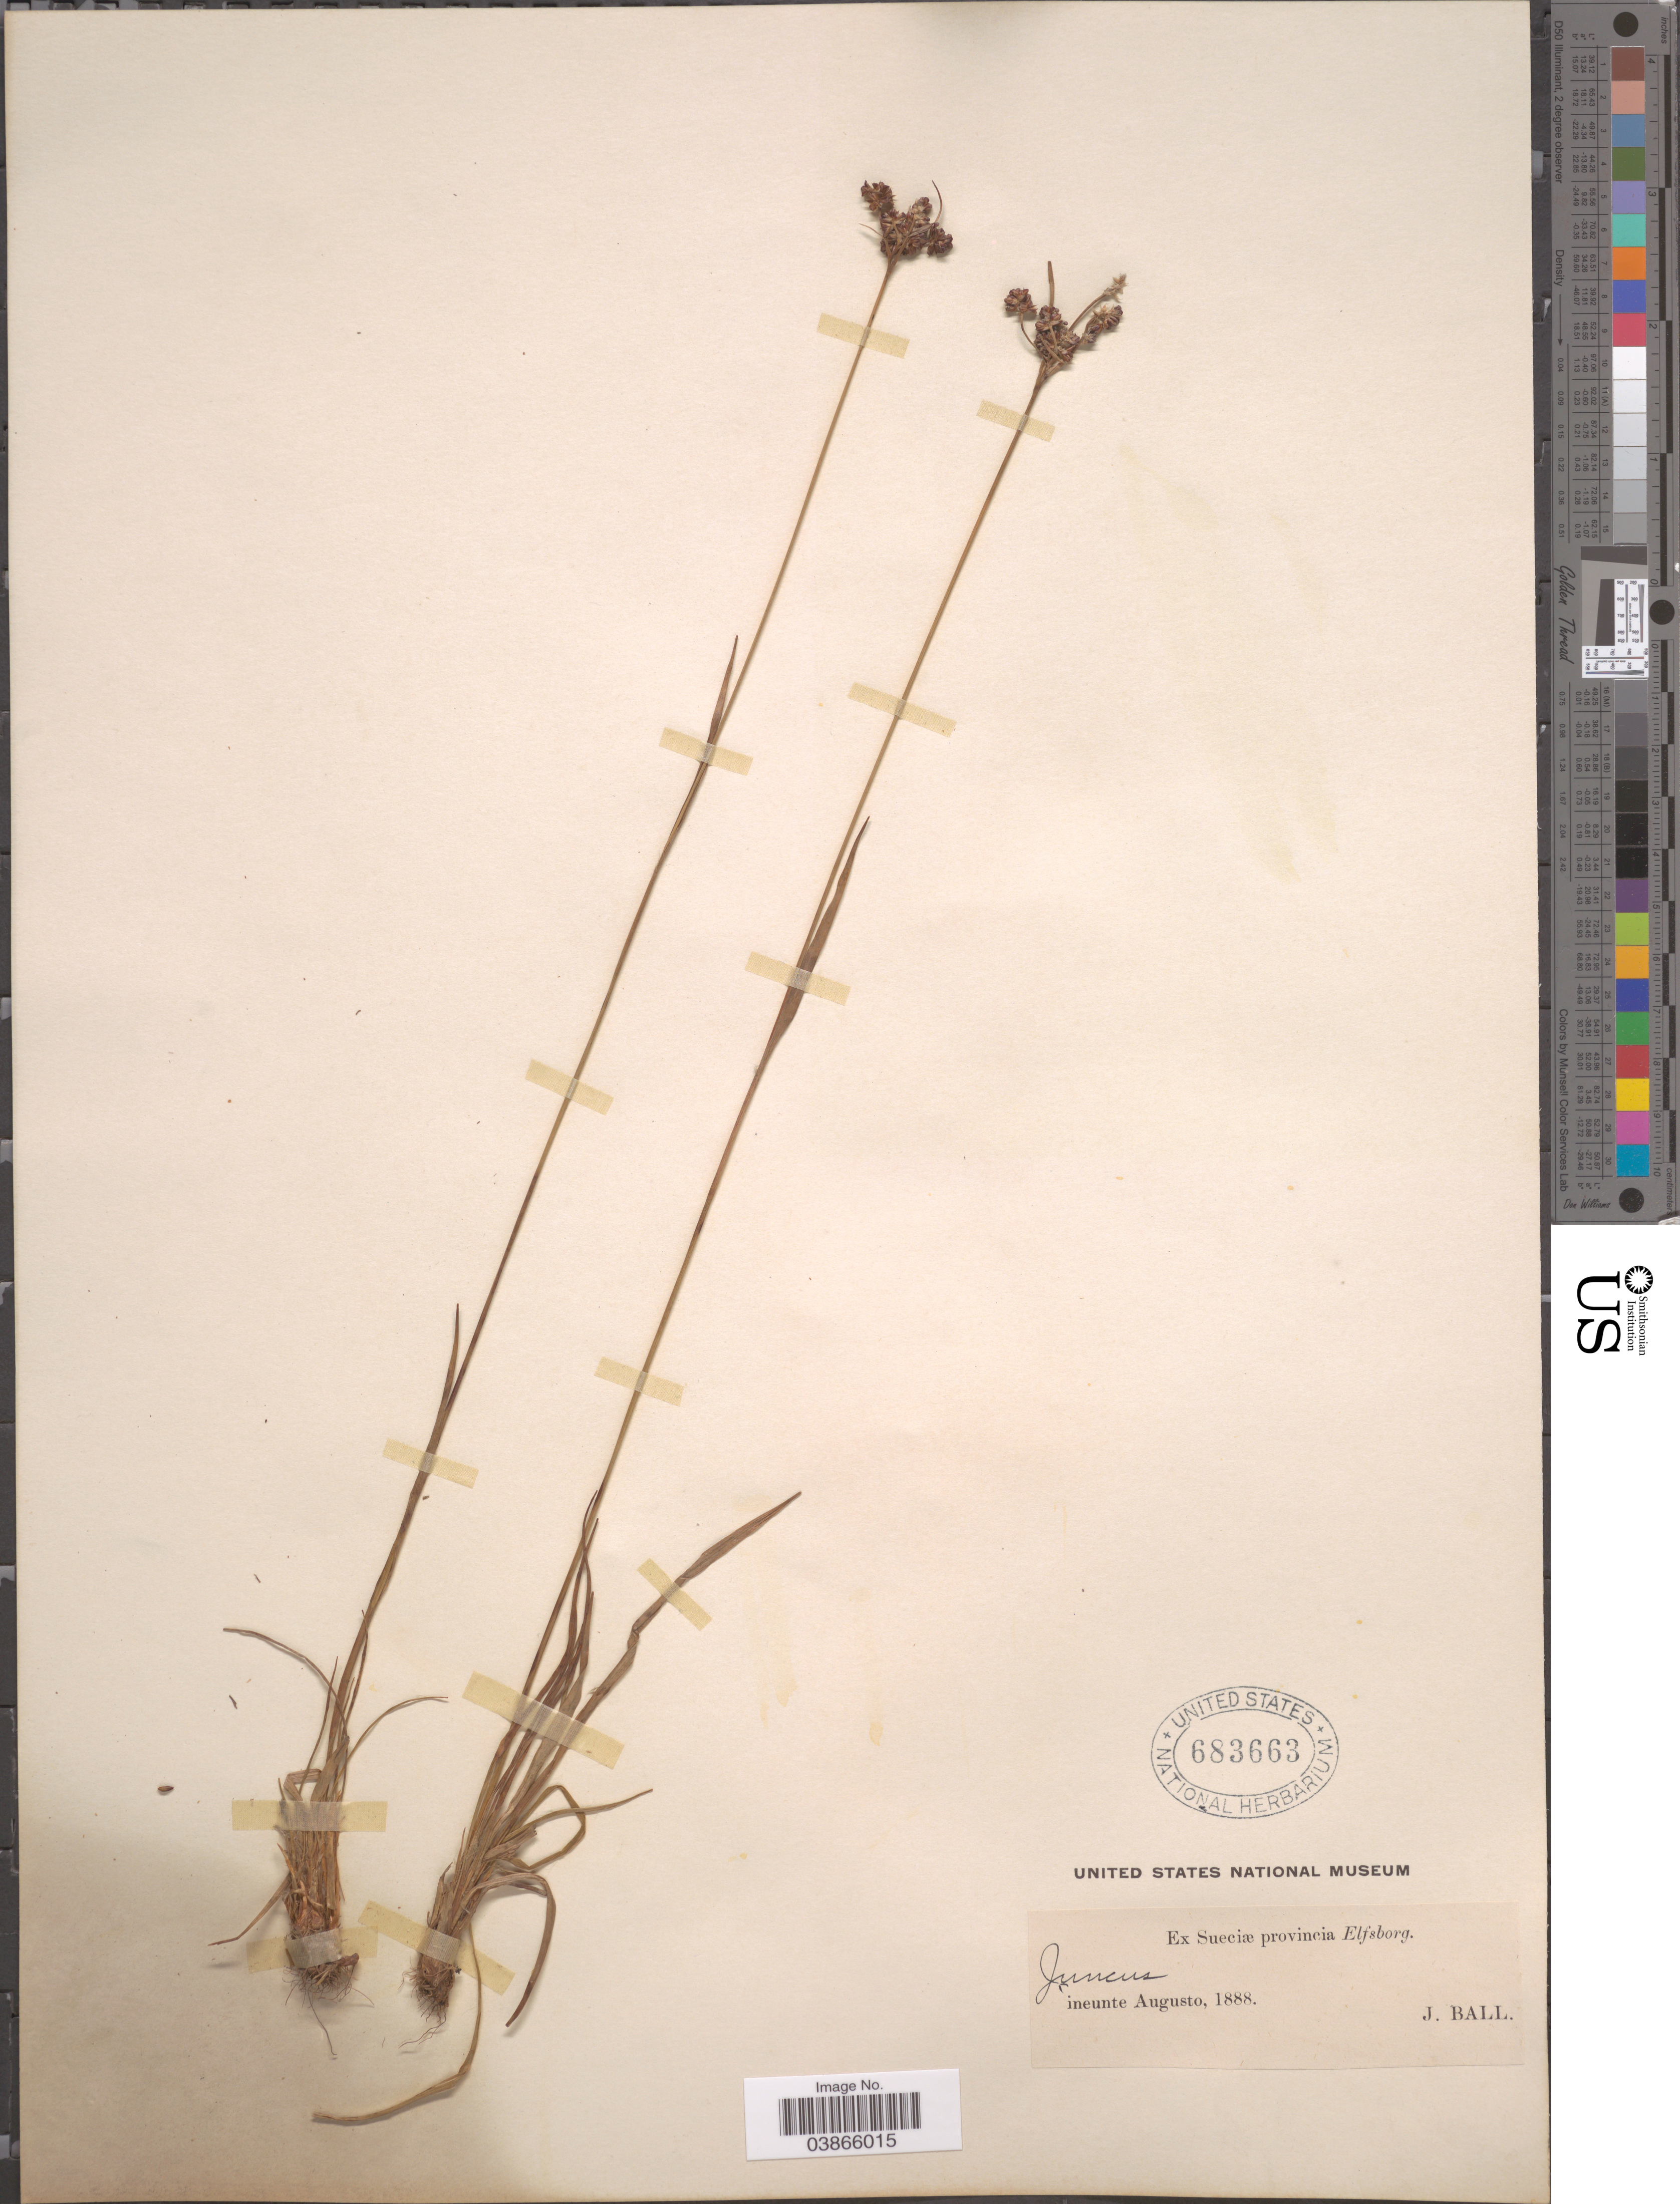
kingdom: Plantae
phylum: Tracheophyta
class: Liliopsida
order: Poales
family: Juncaceae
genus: Juncus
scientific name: Juncus sp.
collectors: J. Ball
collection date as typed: inuente Augusto, 1888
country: Sweden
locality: Ex Sueciæ provincia Elfsborg.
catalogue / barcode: US 683663